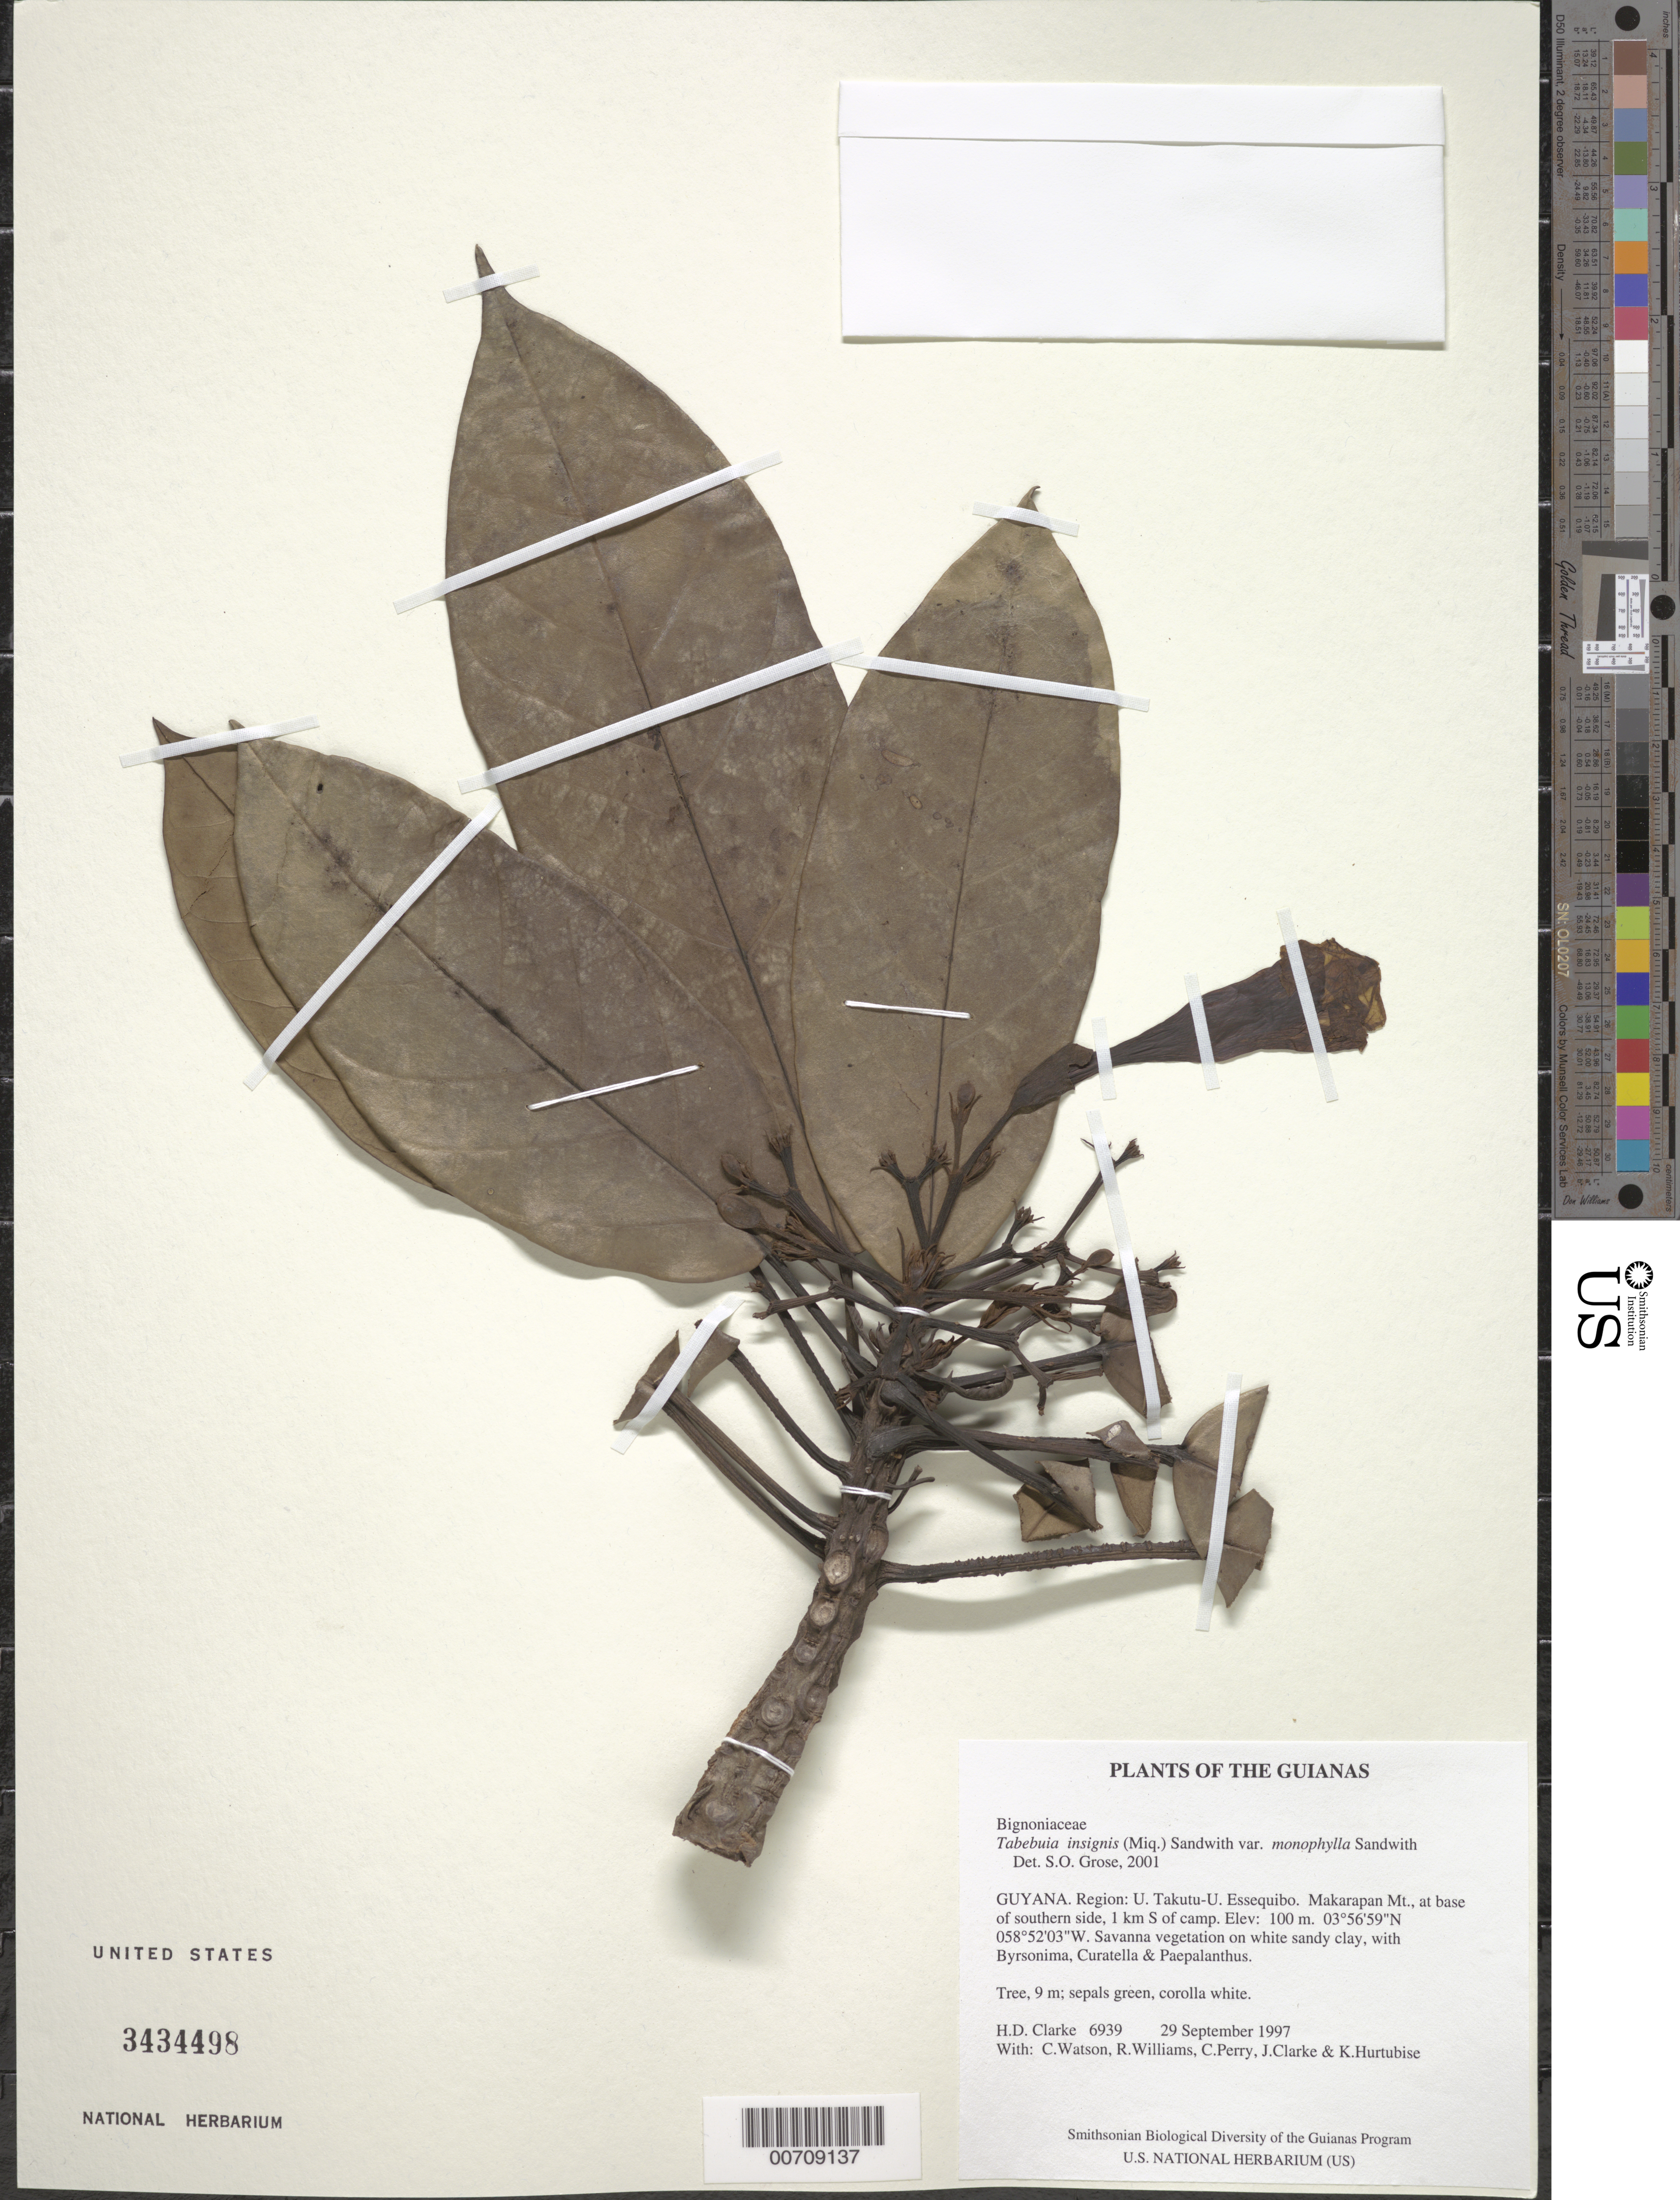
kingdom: Plantae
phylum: Tracheophyta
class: Magnoliopsida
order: Lamiales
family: Bignoniaceae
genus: Tabebuia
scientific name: Tabebuia insignis var. monophylla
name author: Sandwith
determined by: Alexander, S. N.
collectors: H. D. Clarke, C. Watson, R. Williams, C. Perry, J. Clarke & K. Hurtubise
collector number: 6939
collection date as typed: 29 September 1997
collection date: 1997-09-29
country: Guyana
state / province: U. Takutu-U. Essequibo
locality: Makarapan Mt., at base of southern side, 1 km S of camp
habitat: Savanna vegetation on white sandy clay, with Byrsonima, Curatella & Paepalanthus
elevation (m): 100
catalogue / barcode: US 3434498